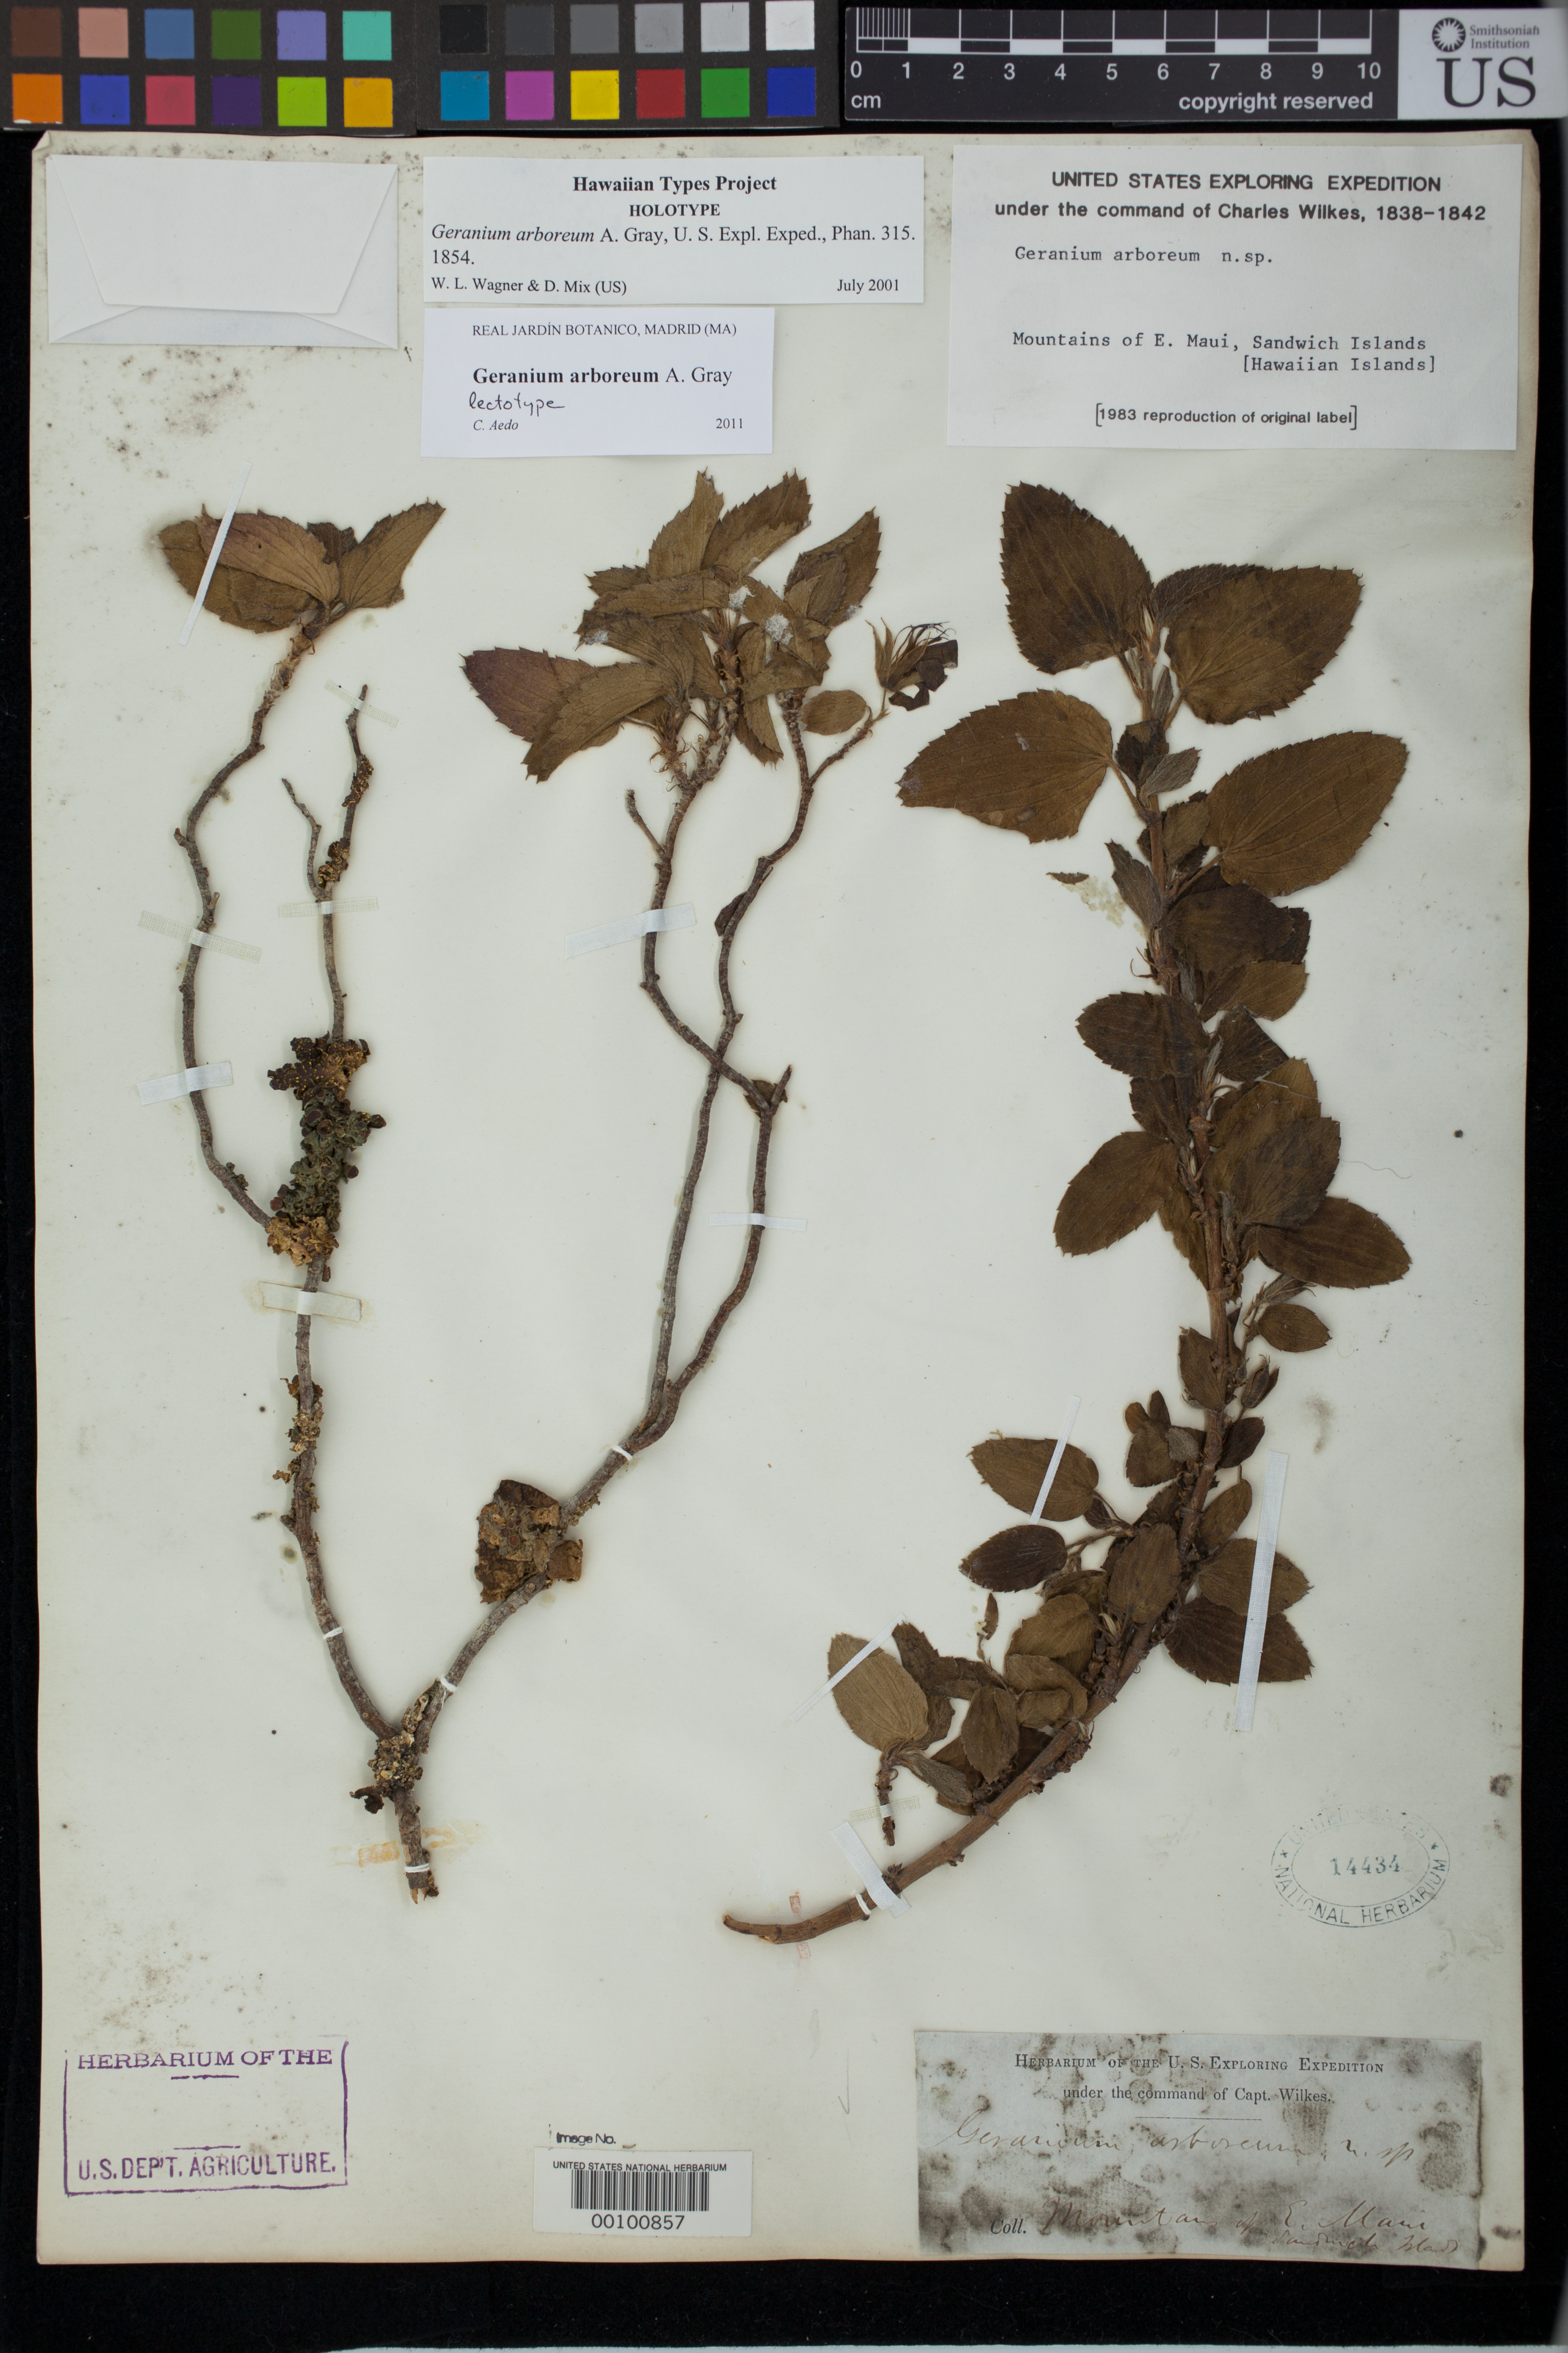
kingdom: Plantae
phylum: Tracheophyta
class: Magnoliopsida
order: Geraniales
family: Geraniaceae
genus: Geranium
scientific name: Geranium arboreum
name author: A. Gray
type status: Holotype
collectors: Wilkes Explor. Exped.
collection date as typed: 1838 to -- --- 1842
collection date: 1838/1842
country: United States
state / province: Hawaii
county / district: Maui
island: Maui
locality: Mountains of eastern Maui.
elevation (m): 1829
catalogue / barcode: US 14434